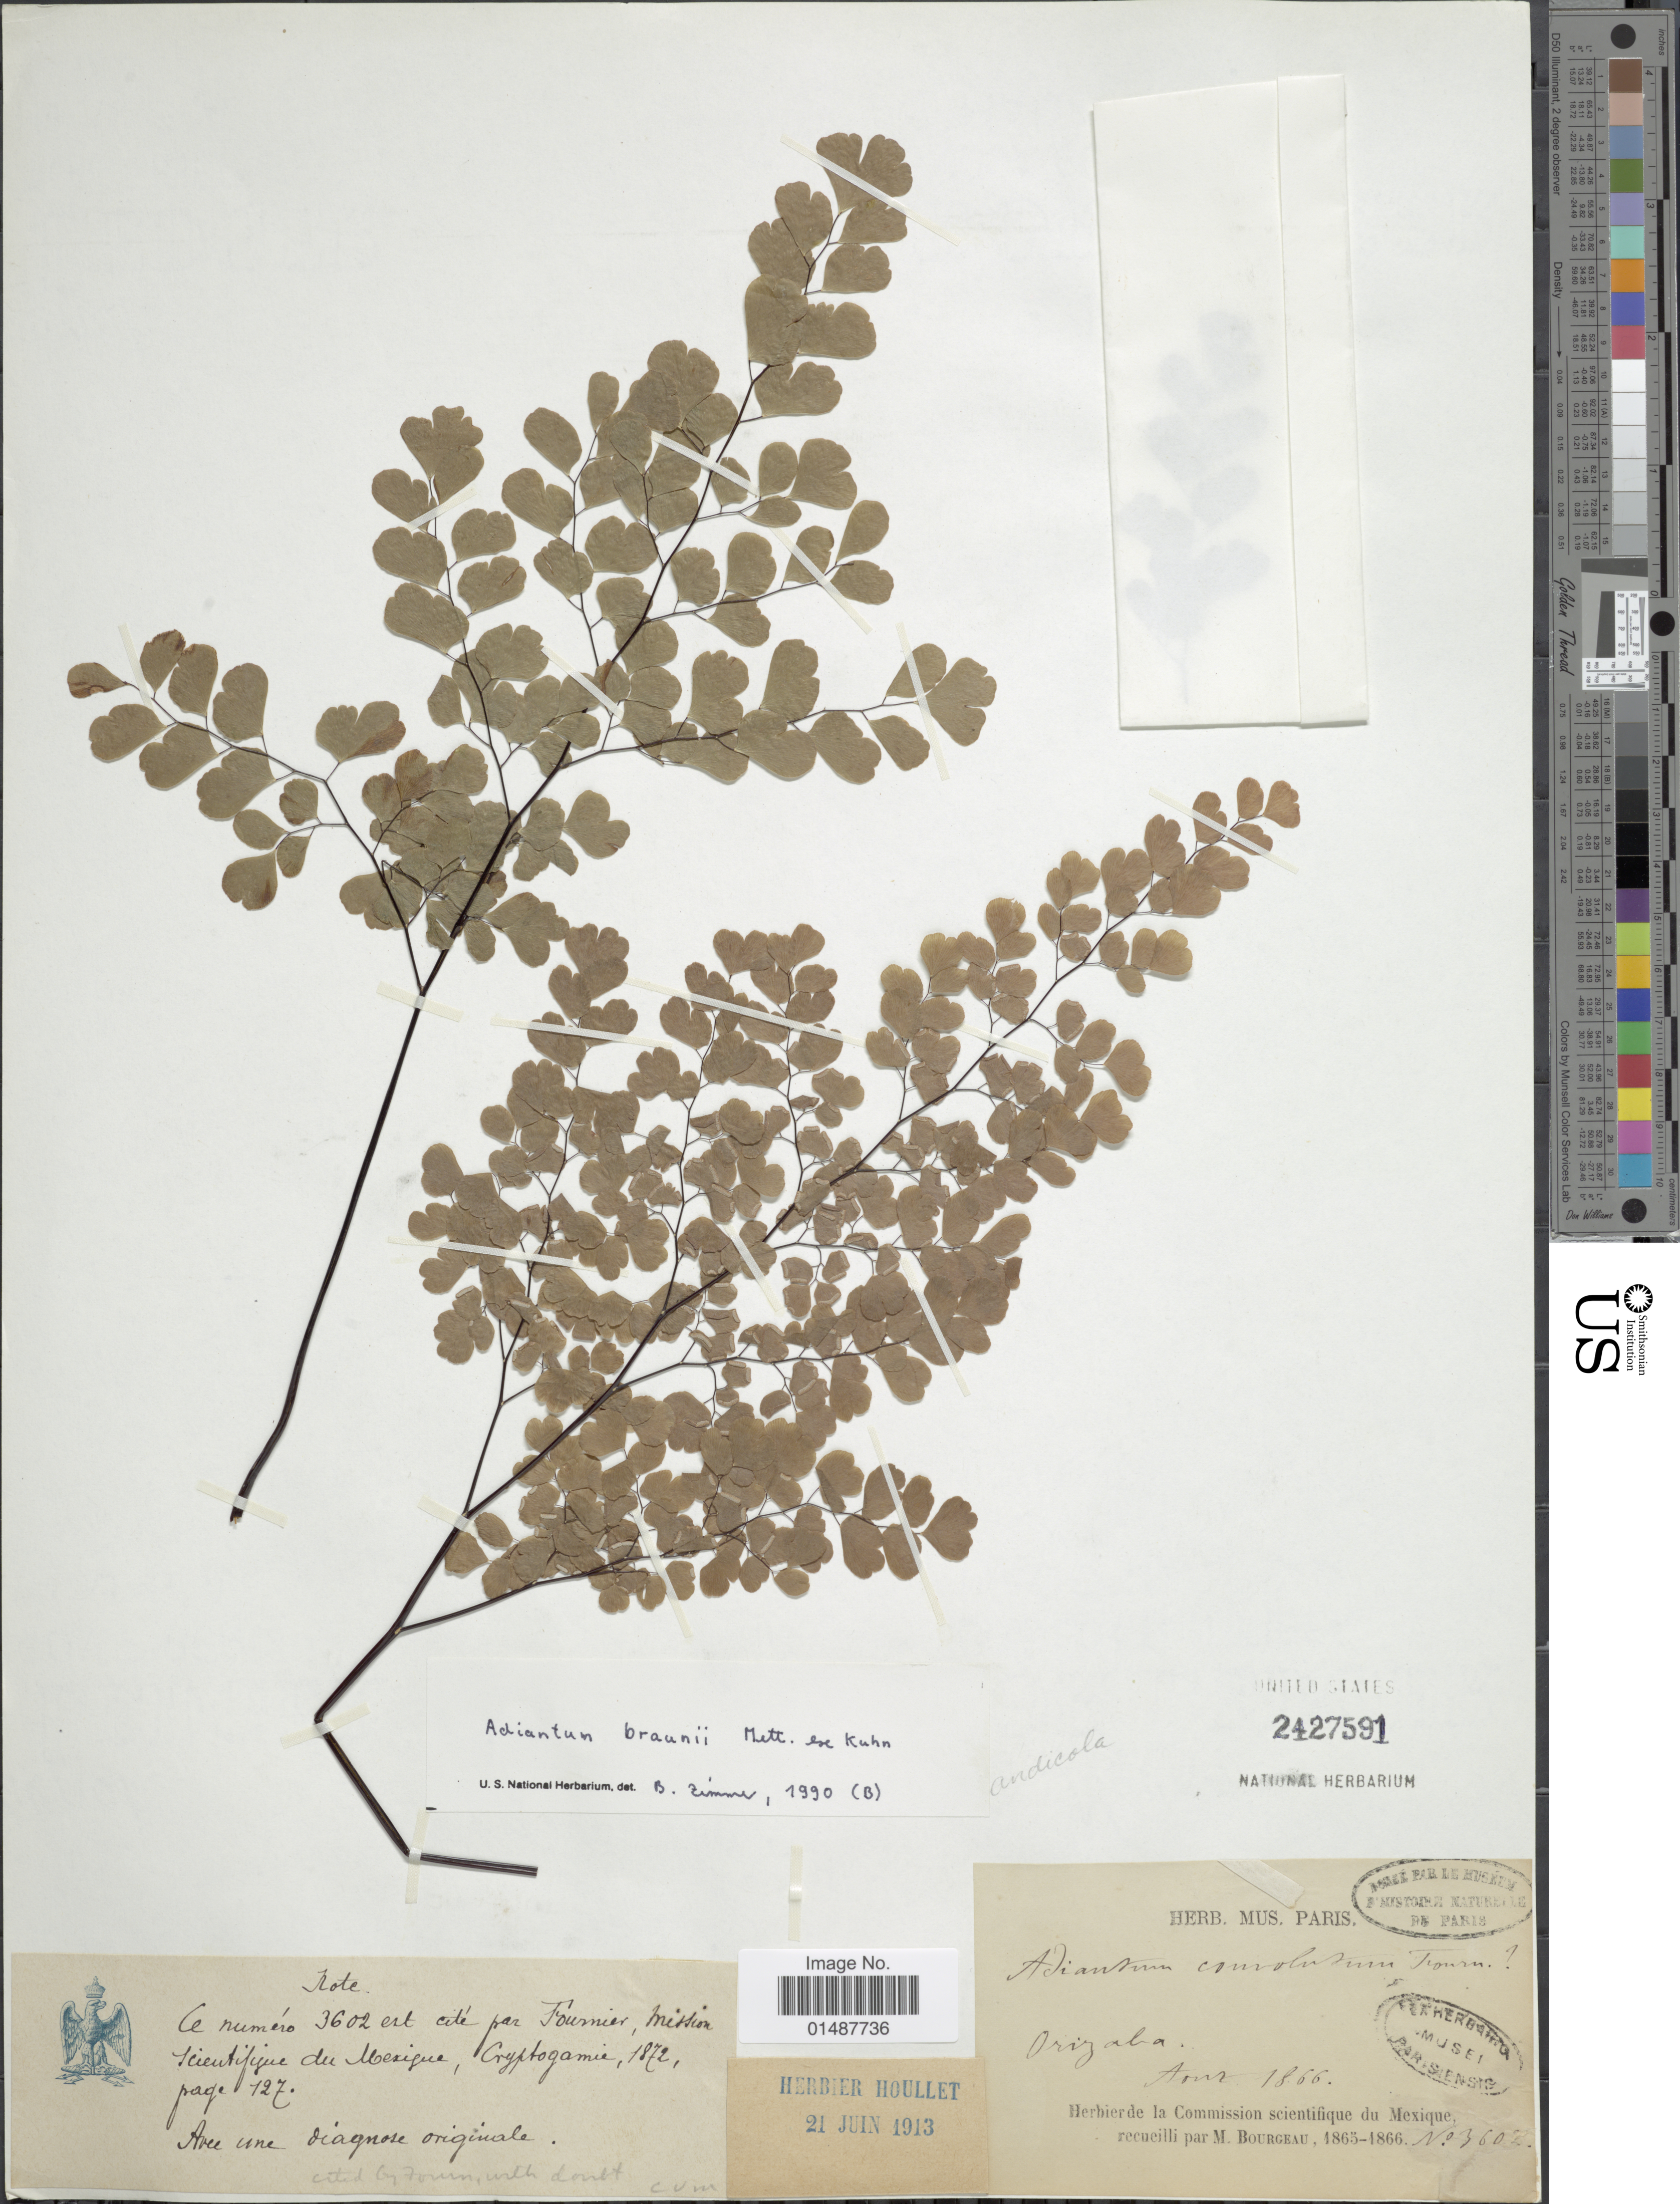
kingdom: Plantae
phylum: Tracheophyta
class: Polypodiopsida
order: Polypodiales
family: Pteridaceae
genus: Adiantum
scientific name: Adiantum braunii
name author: Mett. ex Kuhn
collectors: M. Bourgeau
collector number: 3602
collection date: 1865/1866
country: Mexico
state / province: México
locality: Orizaba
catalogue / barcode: US 2427591